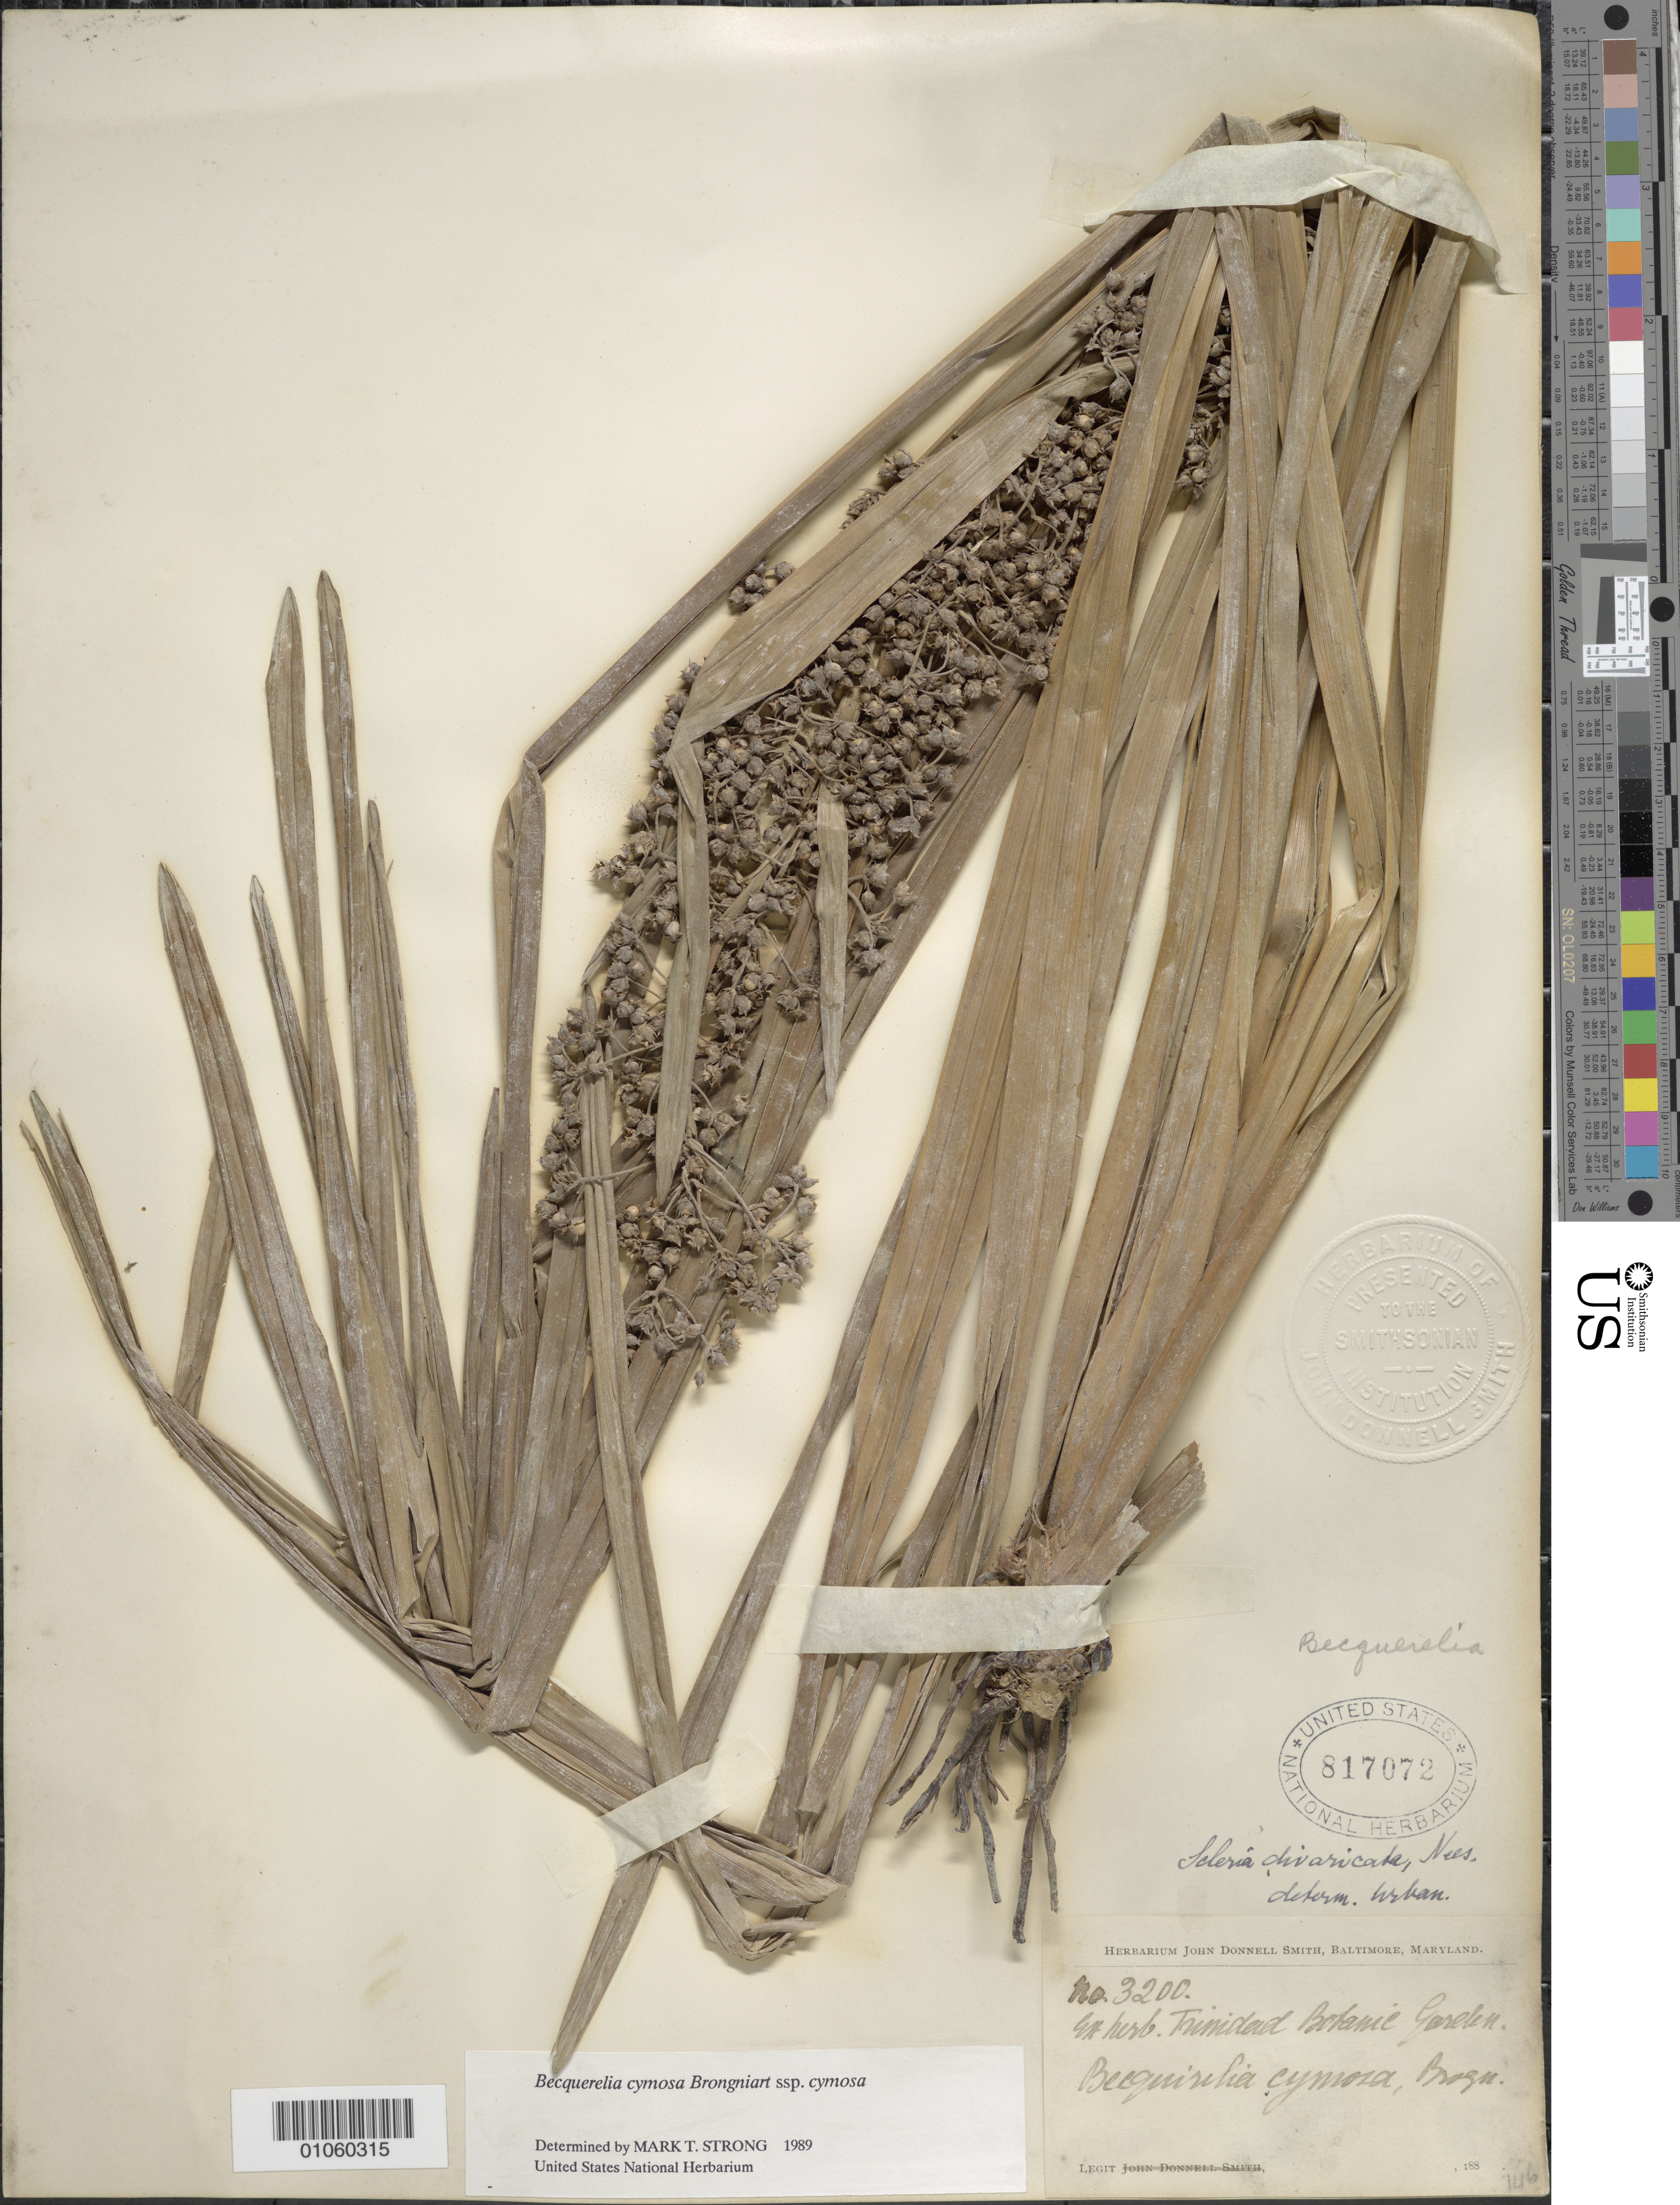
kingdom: Plantae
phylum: Tracheophyta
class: Liliopsida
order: Poales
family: Cyperaceae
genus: Becquerelia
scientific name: Becquerelia cymosa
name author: Brongn.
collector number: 3200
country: Trinidad and Tobago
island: Trinidad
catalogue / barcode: US 817072